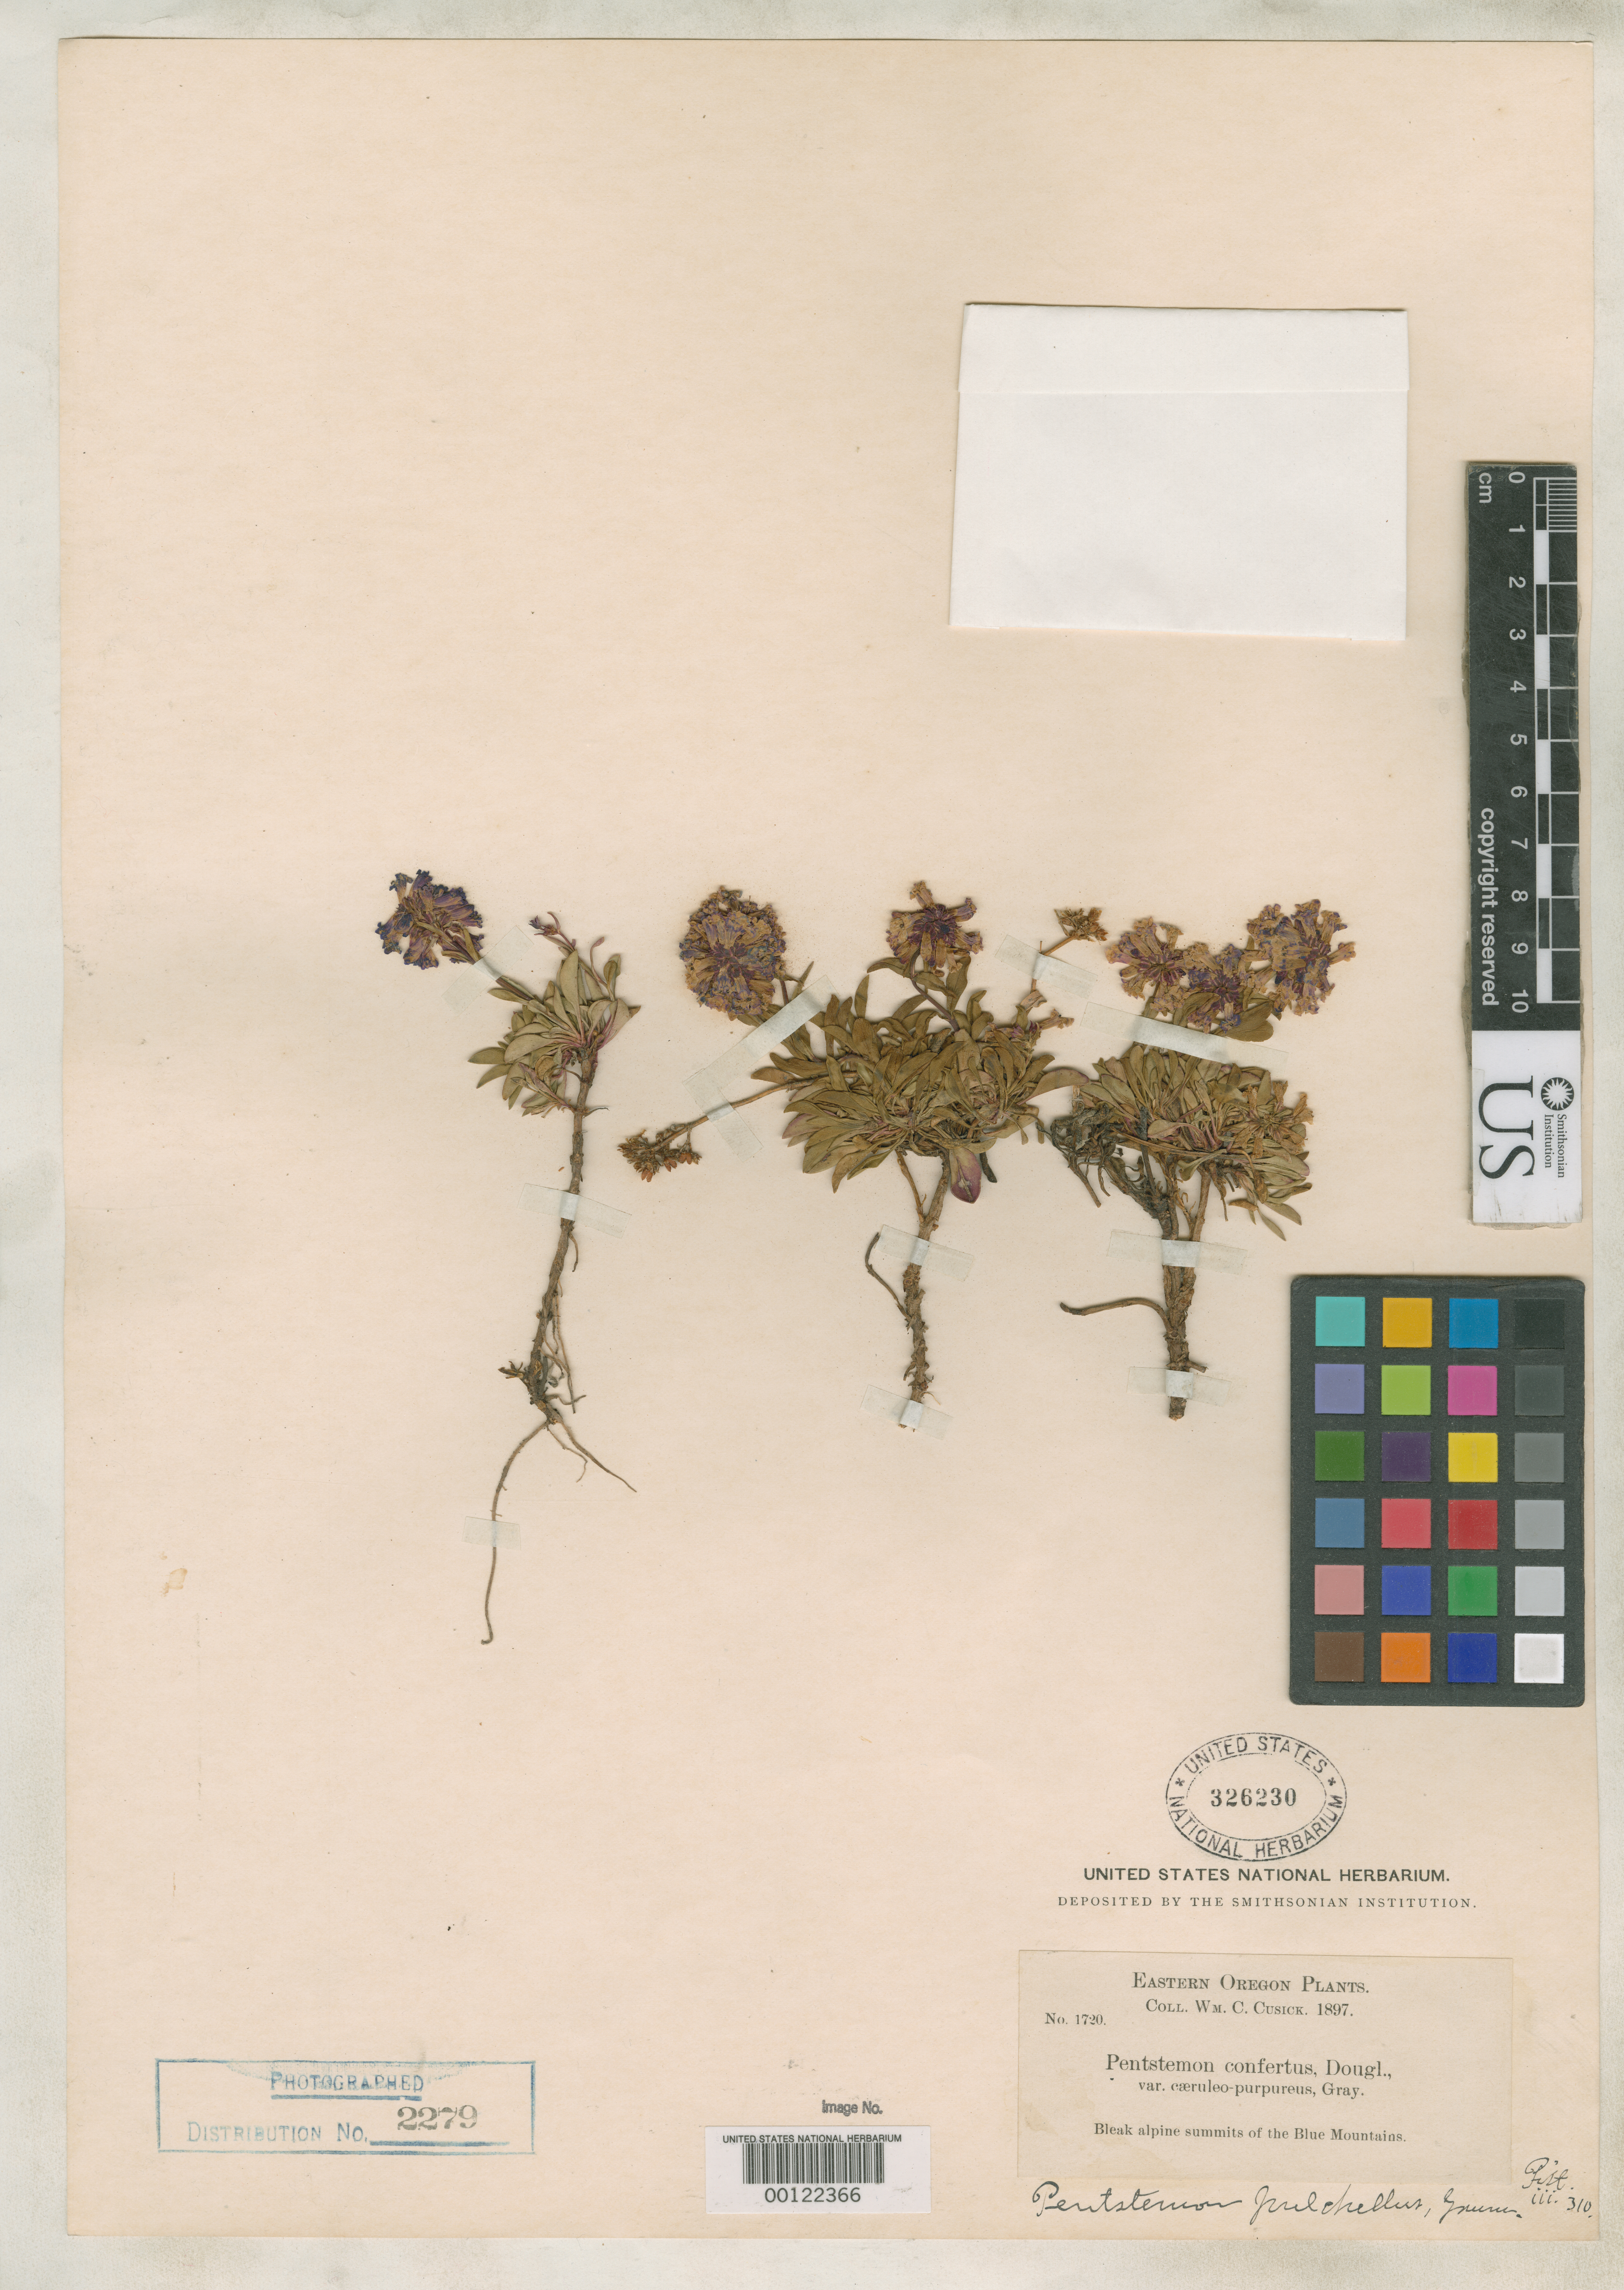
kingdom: Plantae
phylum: Tracheophyta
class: Magnoliopsida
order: Lamiales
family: Plantaginaceae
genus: Penstemon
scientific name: Penstemon pulchellus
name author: Greene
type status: Isotype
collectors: W. C. Cusick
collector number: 1720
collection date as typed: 1897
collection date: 1897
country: United States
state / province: Oregon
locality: Blue Mts.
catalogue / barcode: US 326230